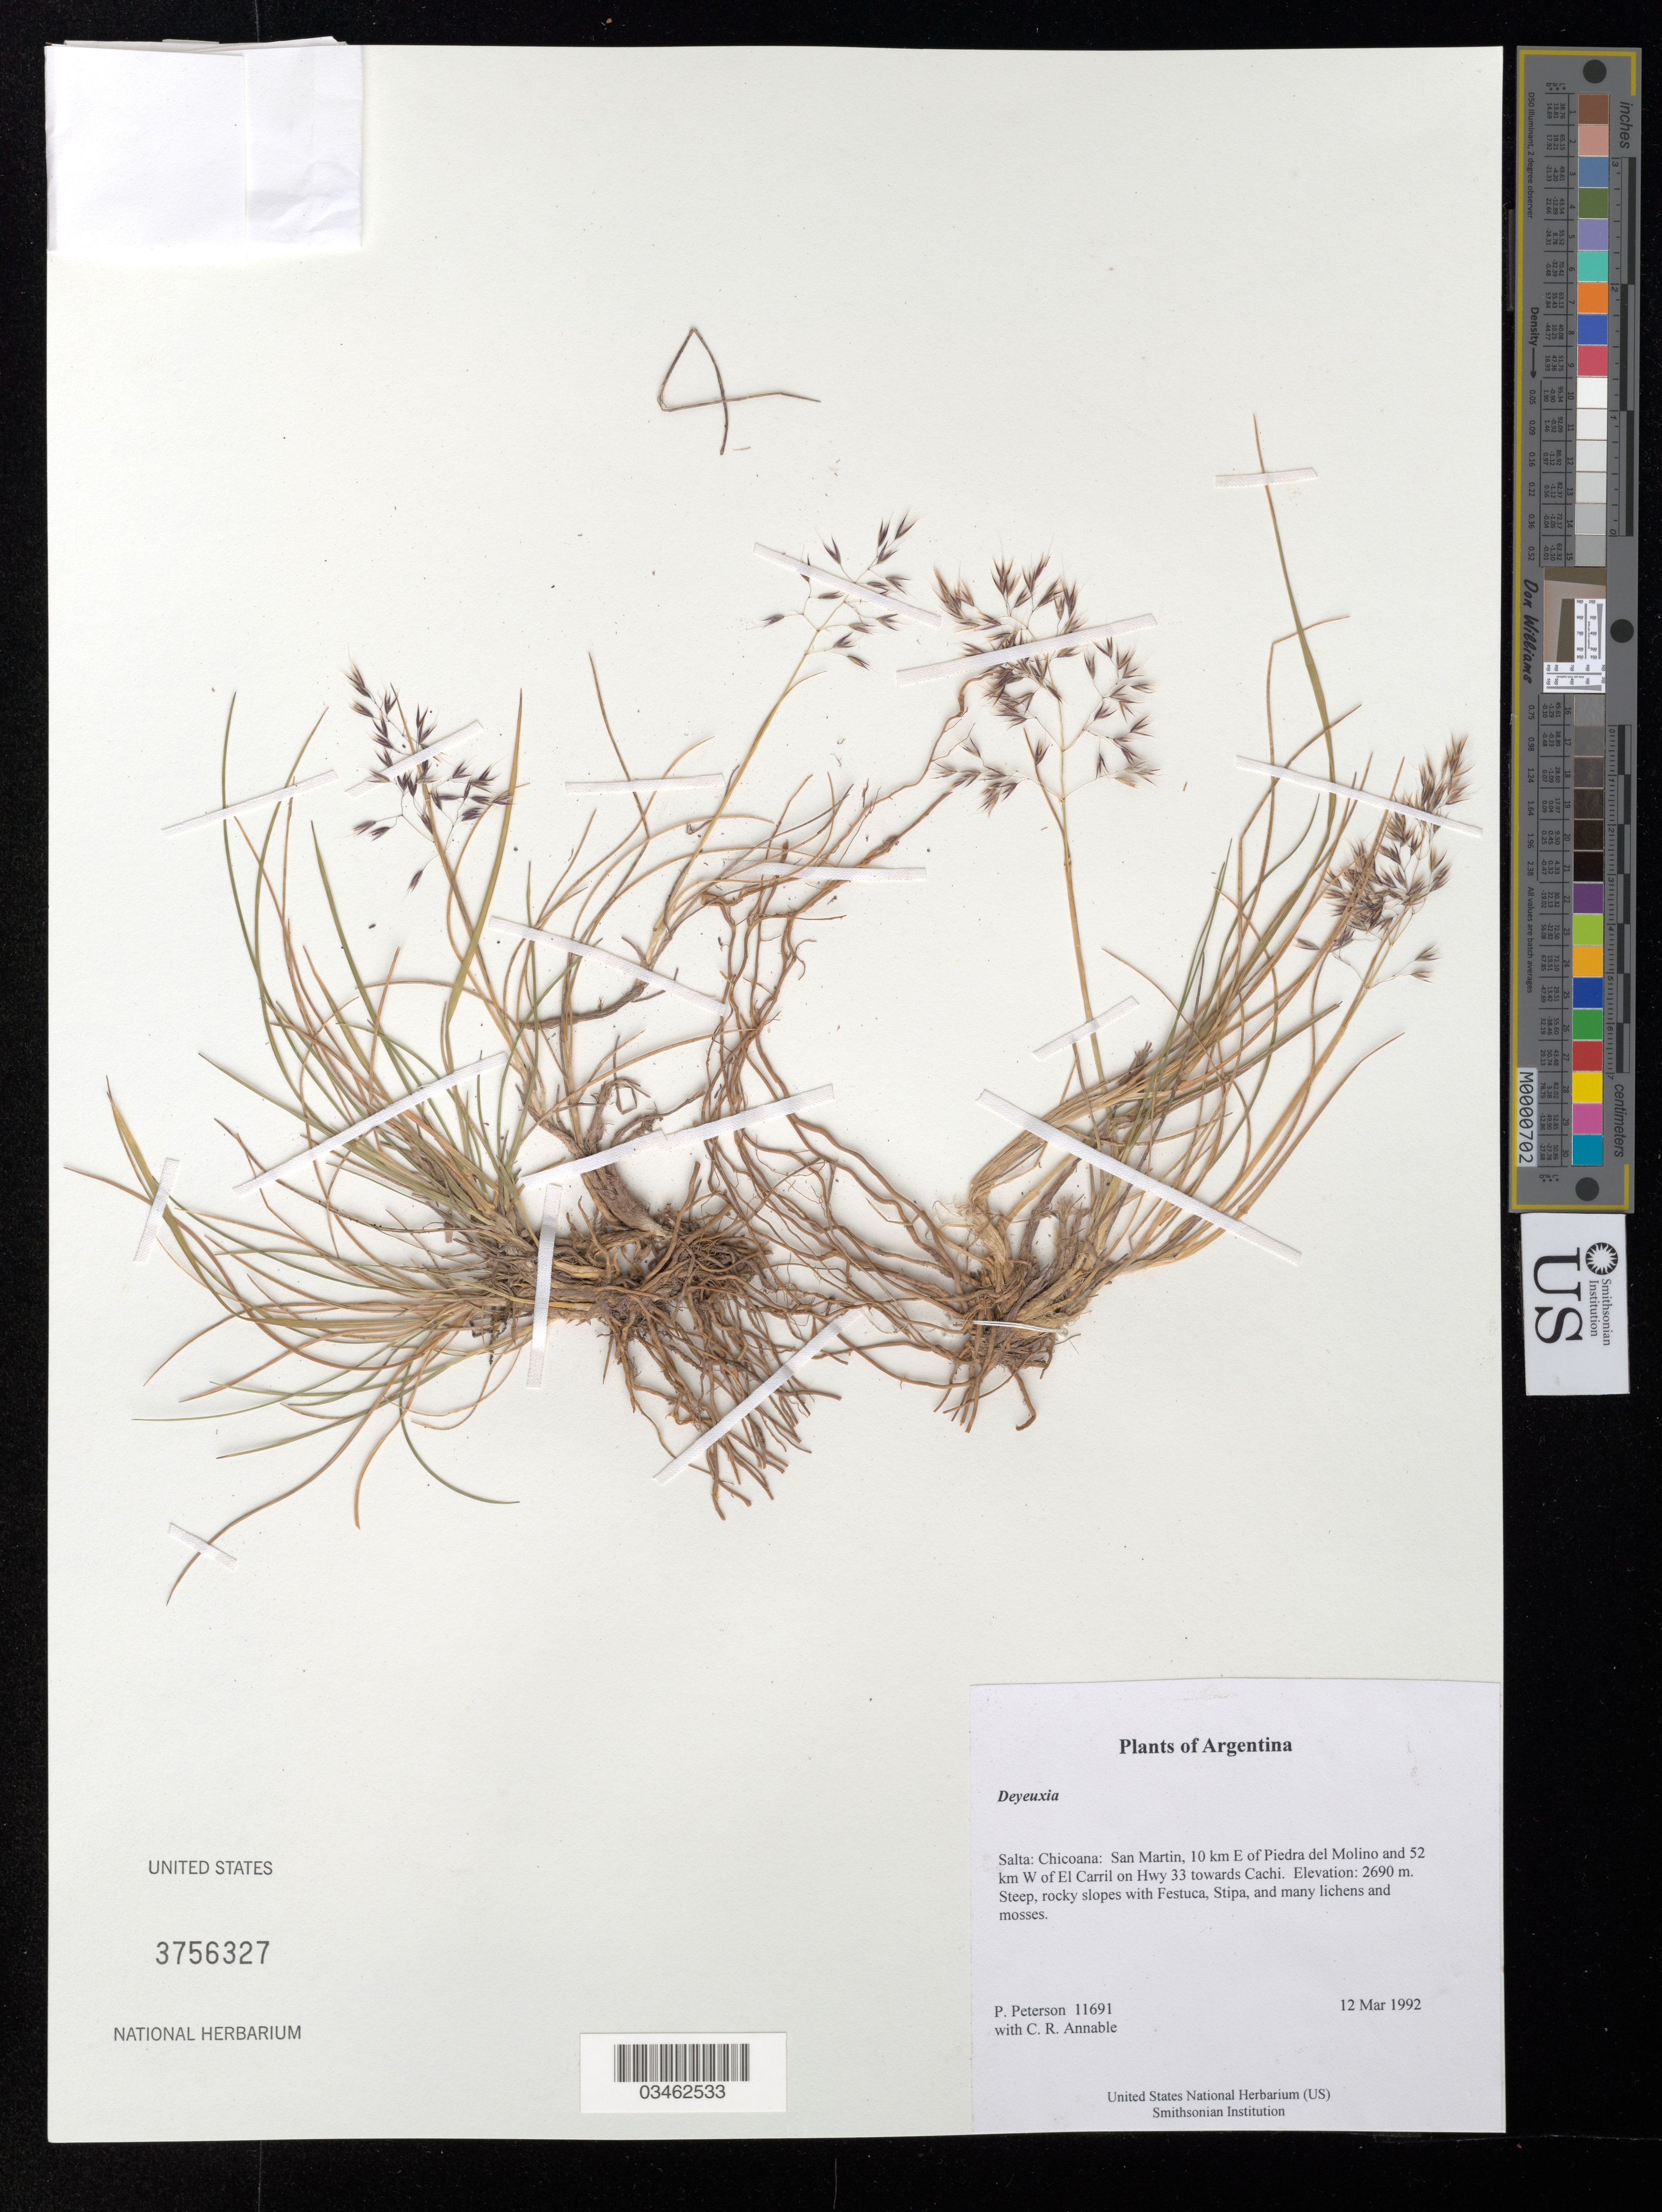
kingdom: Plantae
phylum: Tracheophyta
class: Liliopsida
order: Poales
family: Poaceae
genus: Deyeuxia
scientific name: Deyeuxia sp.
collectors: P. M. Peterson & C. R. Annable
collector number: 11691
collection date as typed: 12 Mar 1992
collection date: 1992-03-12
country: Argentina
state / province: Salta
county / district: Chicoana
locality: San Martin, 10 km E of Piedra del Molino and 52 km W of El Carril on Hwy 33 towards Cachi.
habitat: Steep, rocky slopes with Festuca, Stipa, and many lichens and mosses.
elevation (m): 2690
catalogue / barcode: US 3756327